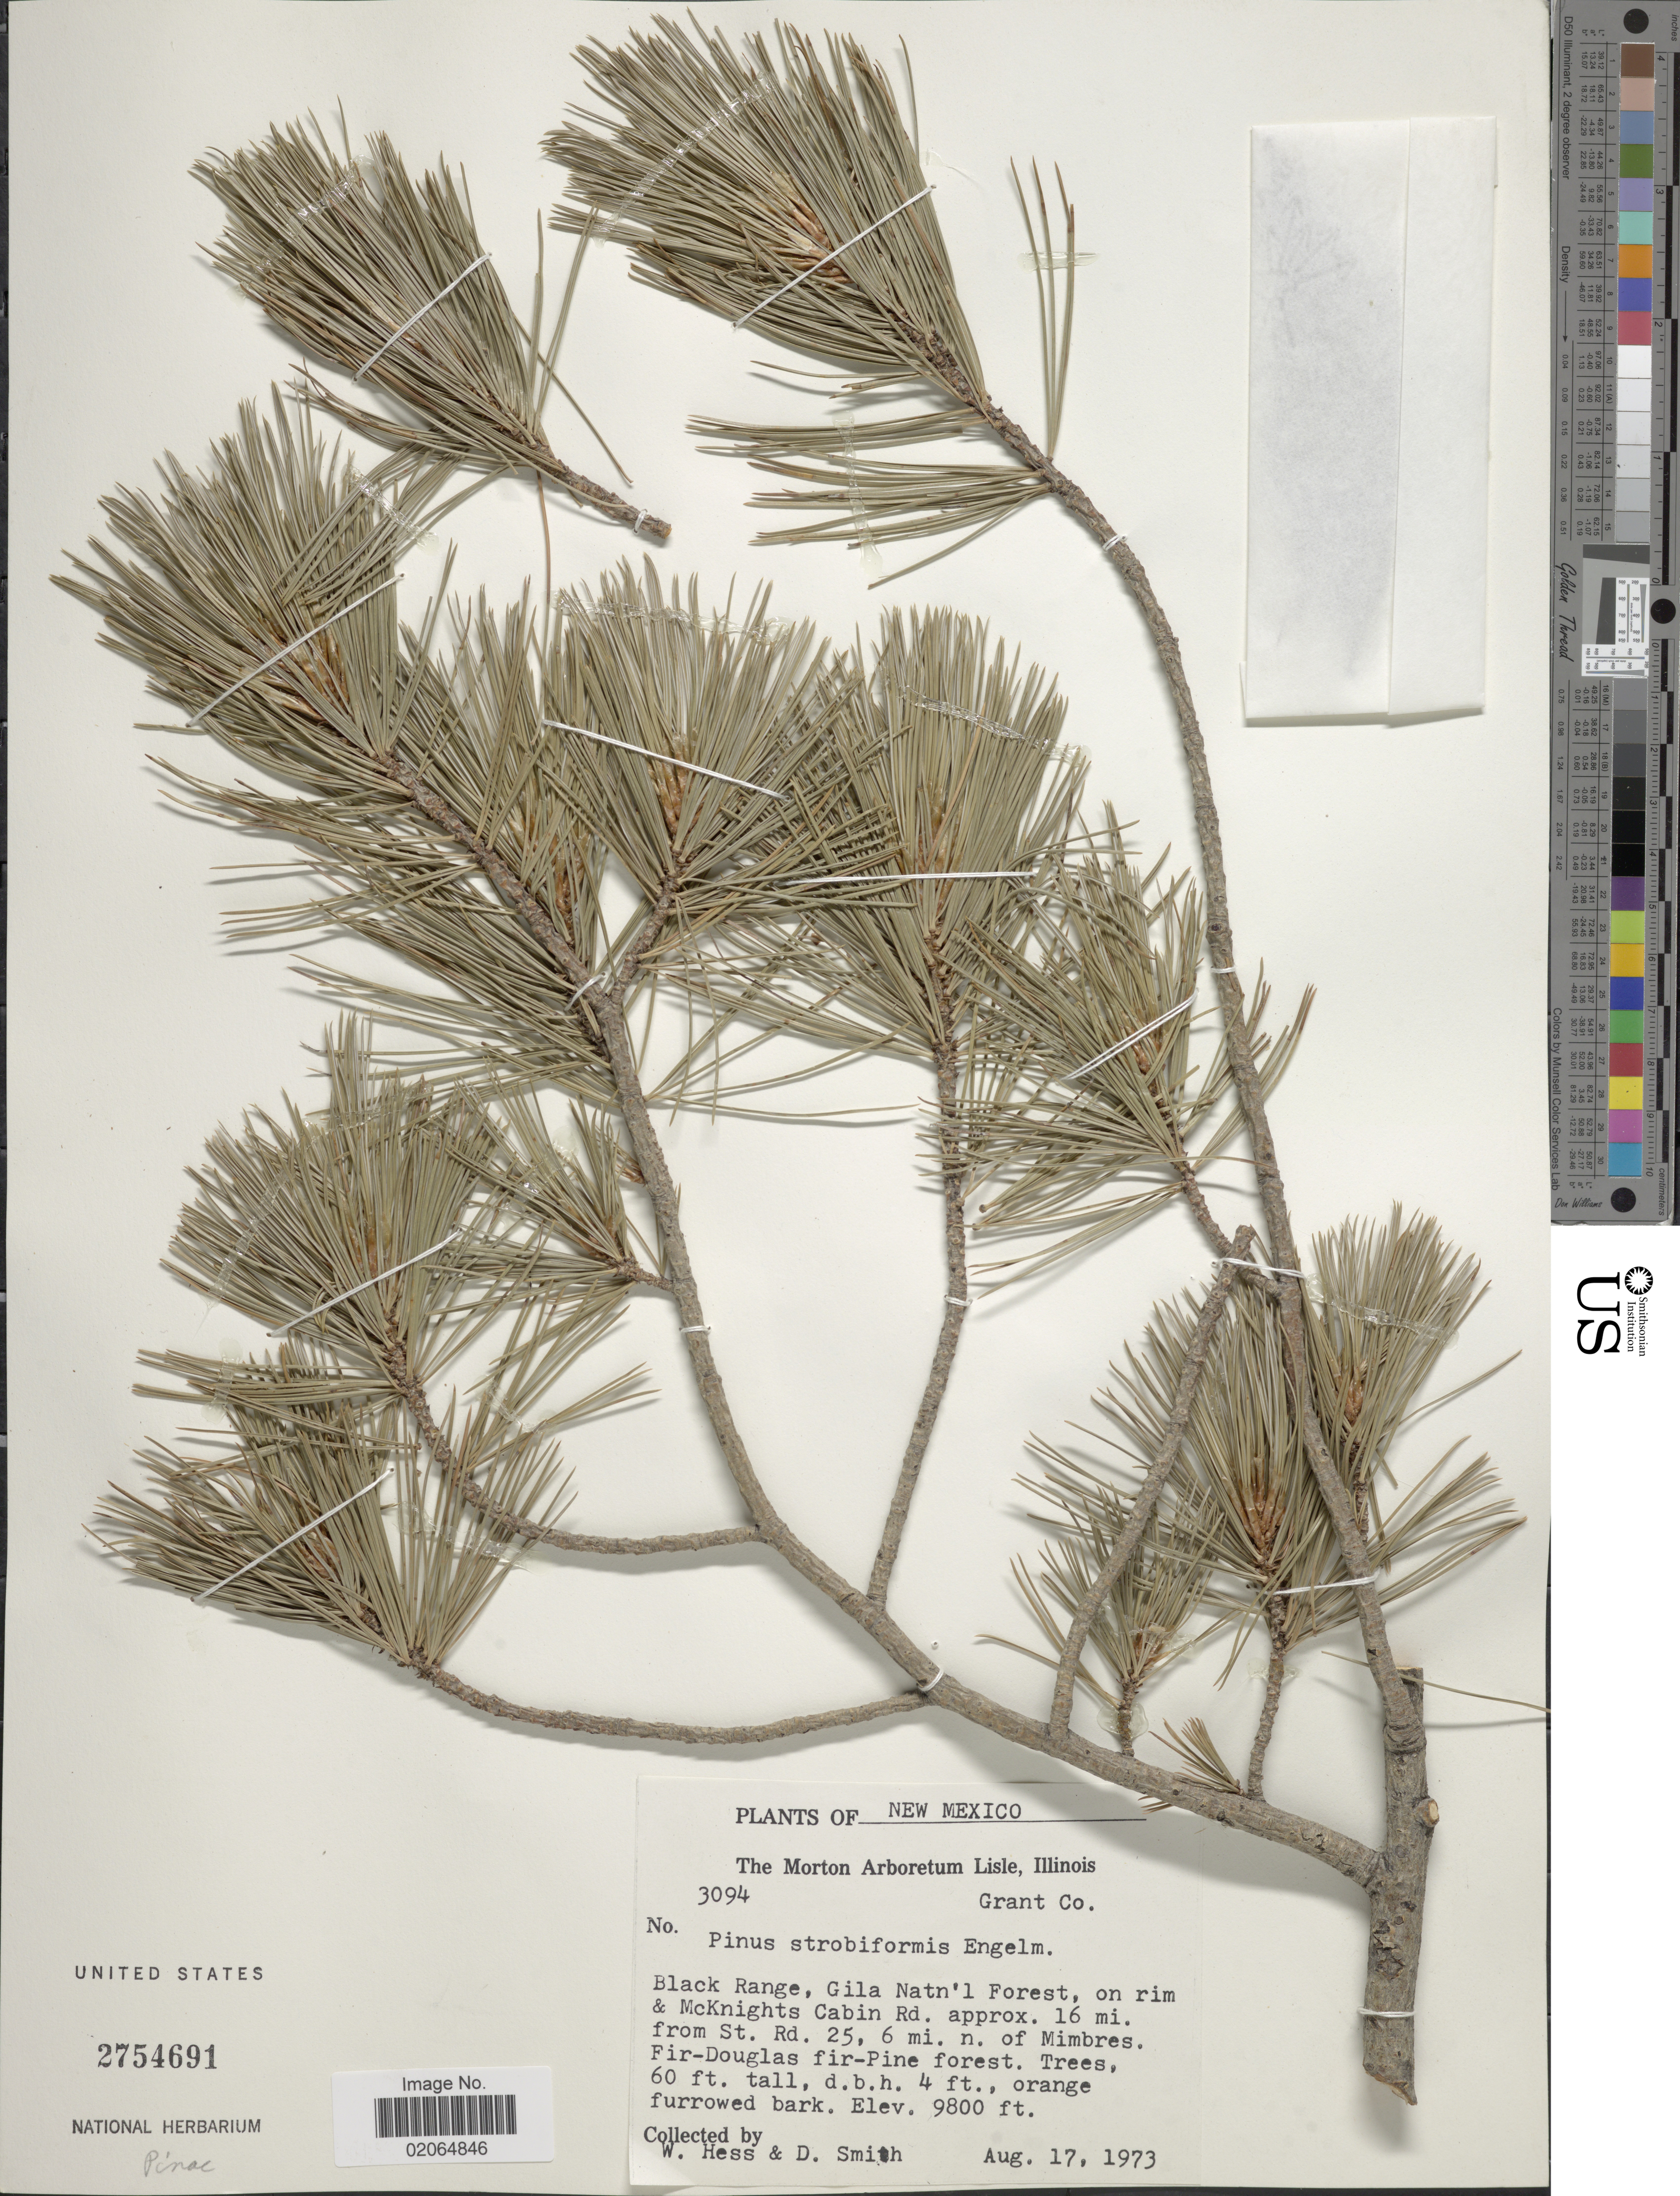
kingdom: Plantae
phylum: Tracheophyta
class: Pinopsida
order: Pinales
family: Pinaceae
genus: Pinus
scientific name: Pinus strobiformis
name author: Engelm.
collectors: W. Hess & D. Smith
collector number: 3094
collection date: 1973-08-17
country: United States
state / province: New Mexico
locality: Grant Co., Black Range, Gila Natn'l Forest, on rim & McKnights Cabin Rd. approx. 16 mi. from St. Rd. 25, 6 mi. n. of Mimbres. Fir-Douglas Fir-Pine Forest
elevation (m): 2987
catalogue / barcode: US 2754691